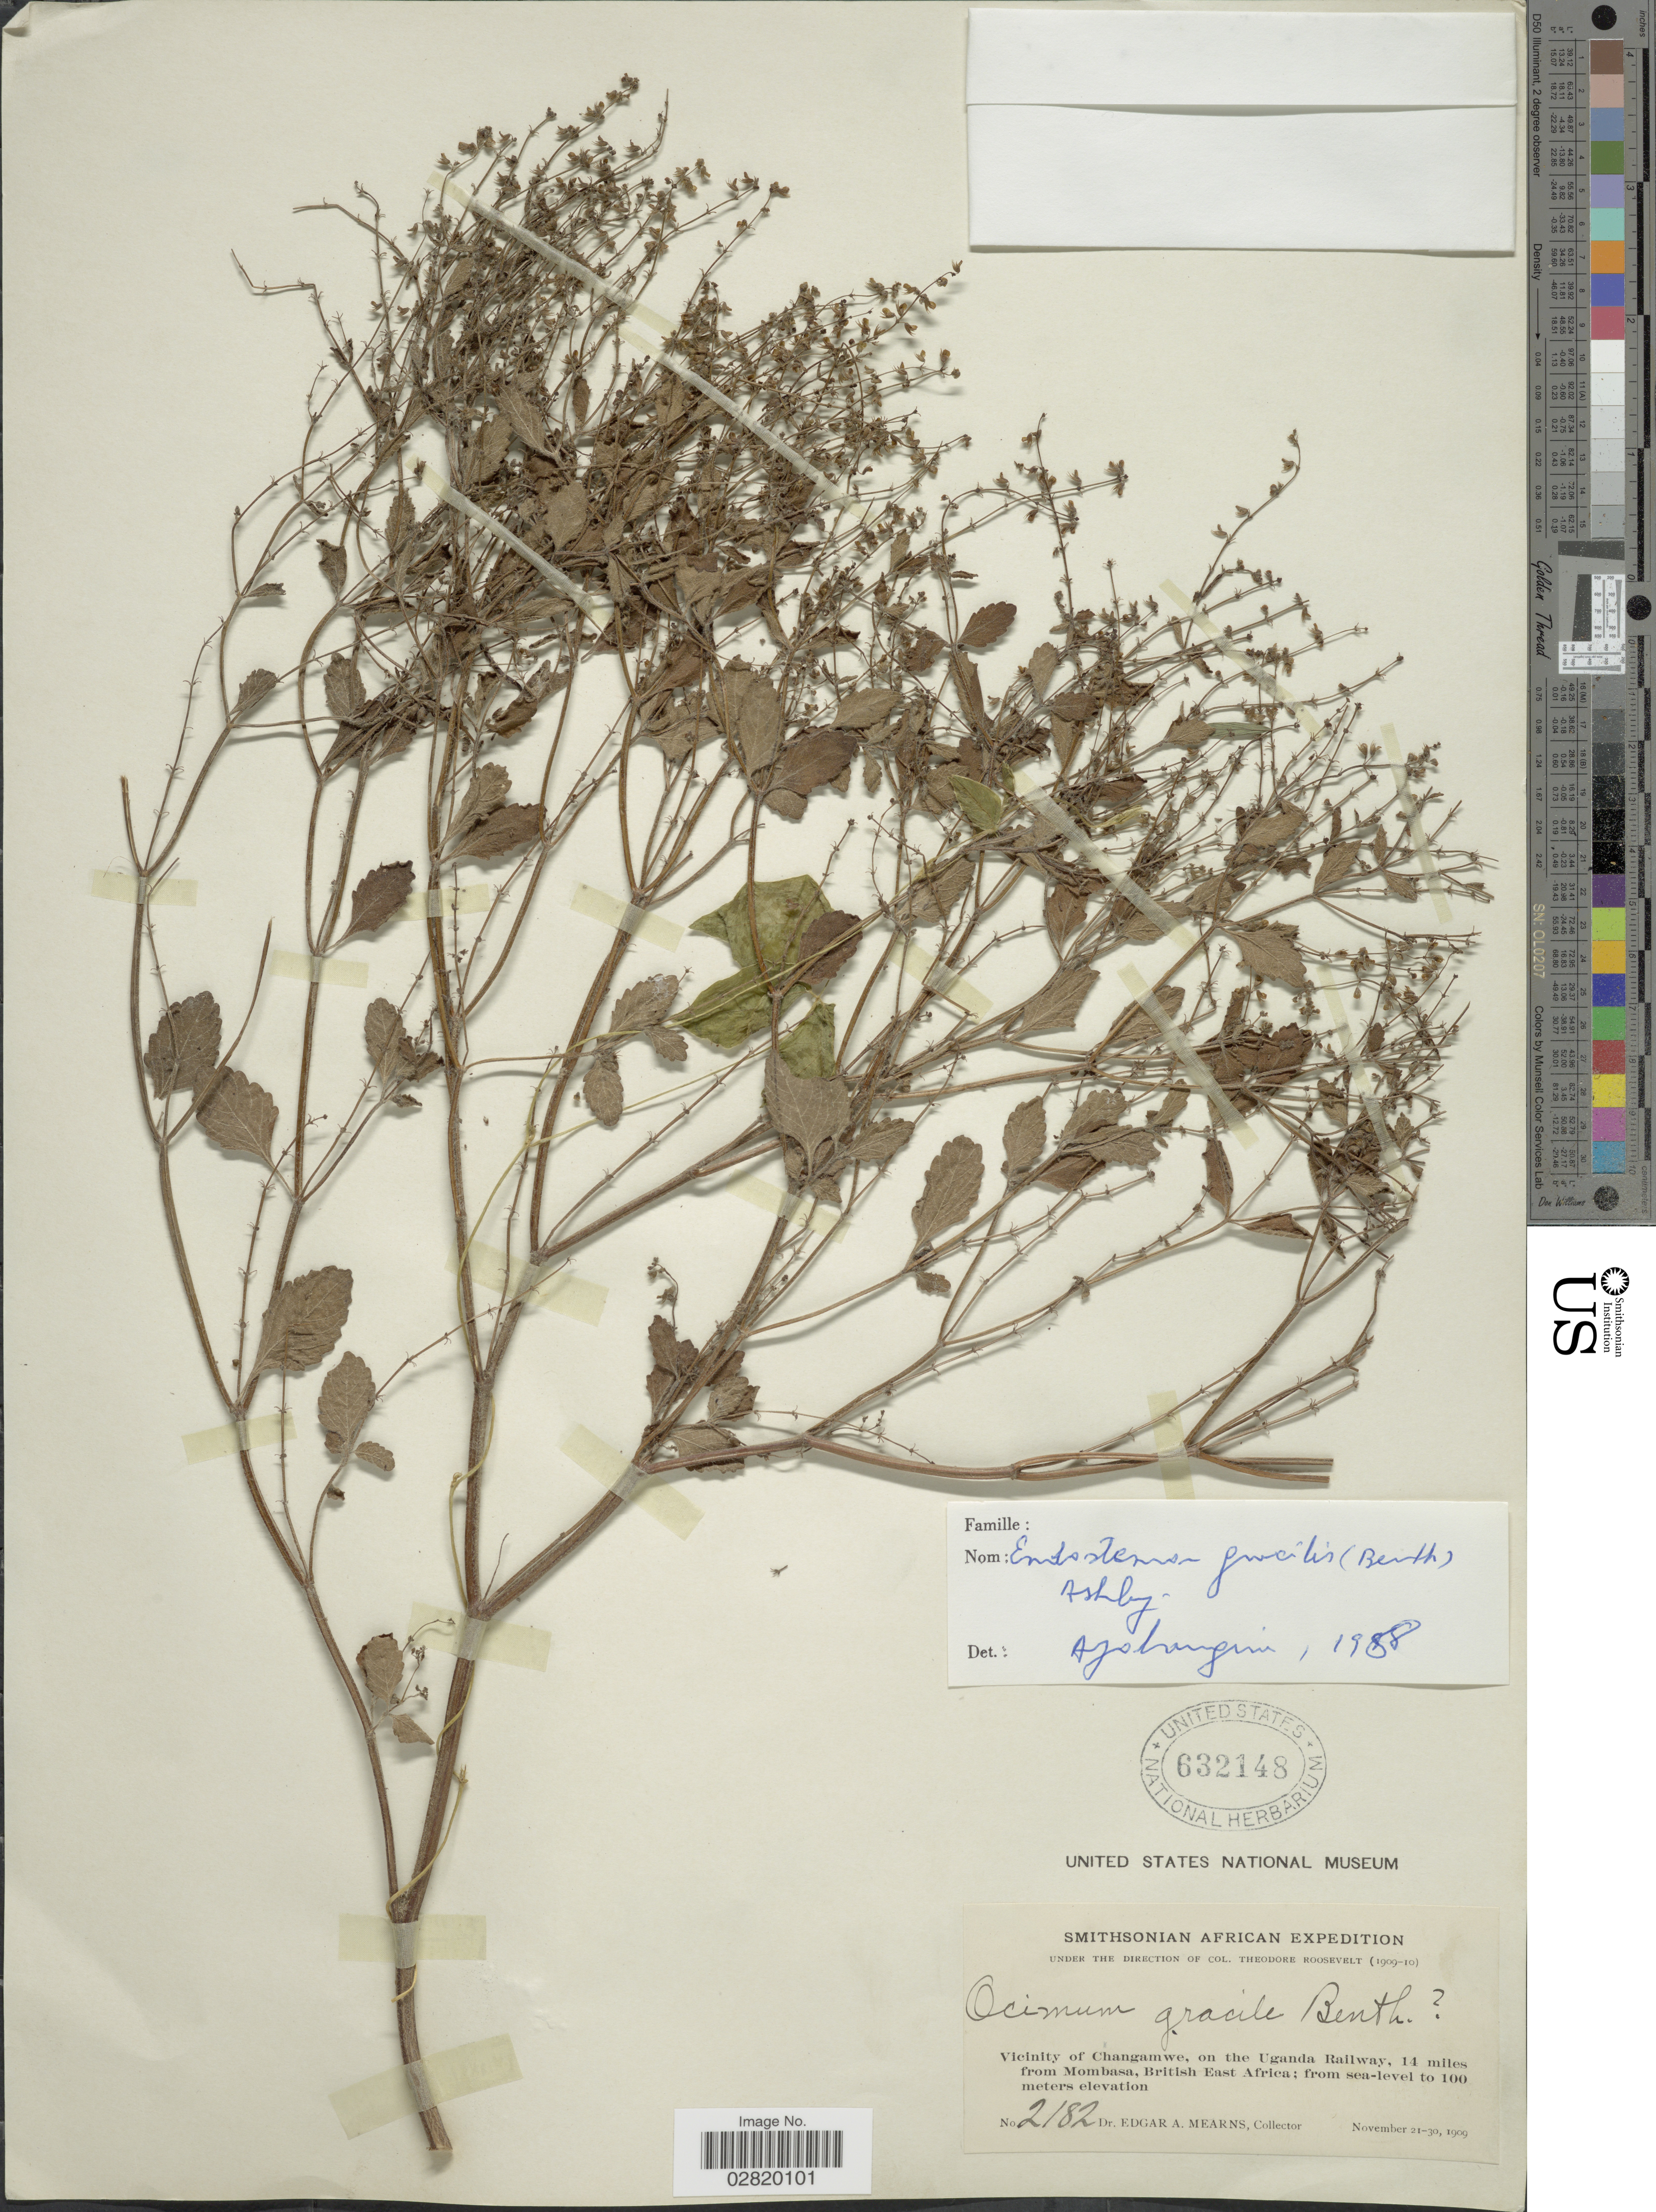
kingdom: Plantae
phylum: Tracheophyta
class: Magnoliopsida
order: Lamiales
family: Lamiaceae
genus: Endostemon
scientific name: Endostemon gracilis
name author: (Benth.) M.R. Ashby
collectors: E. A. Mearns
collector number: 2182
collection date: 1909-11-21/1909-11-30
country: Kenya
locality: Vicinity of Changamwe, on the Uganda Railway, 14 miles from Mombasa, British East Africa.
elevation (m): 0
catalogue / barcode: US 632148